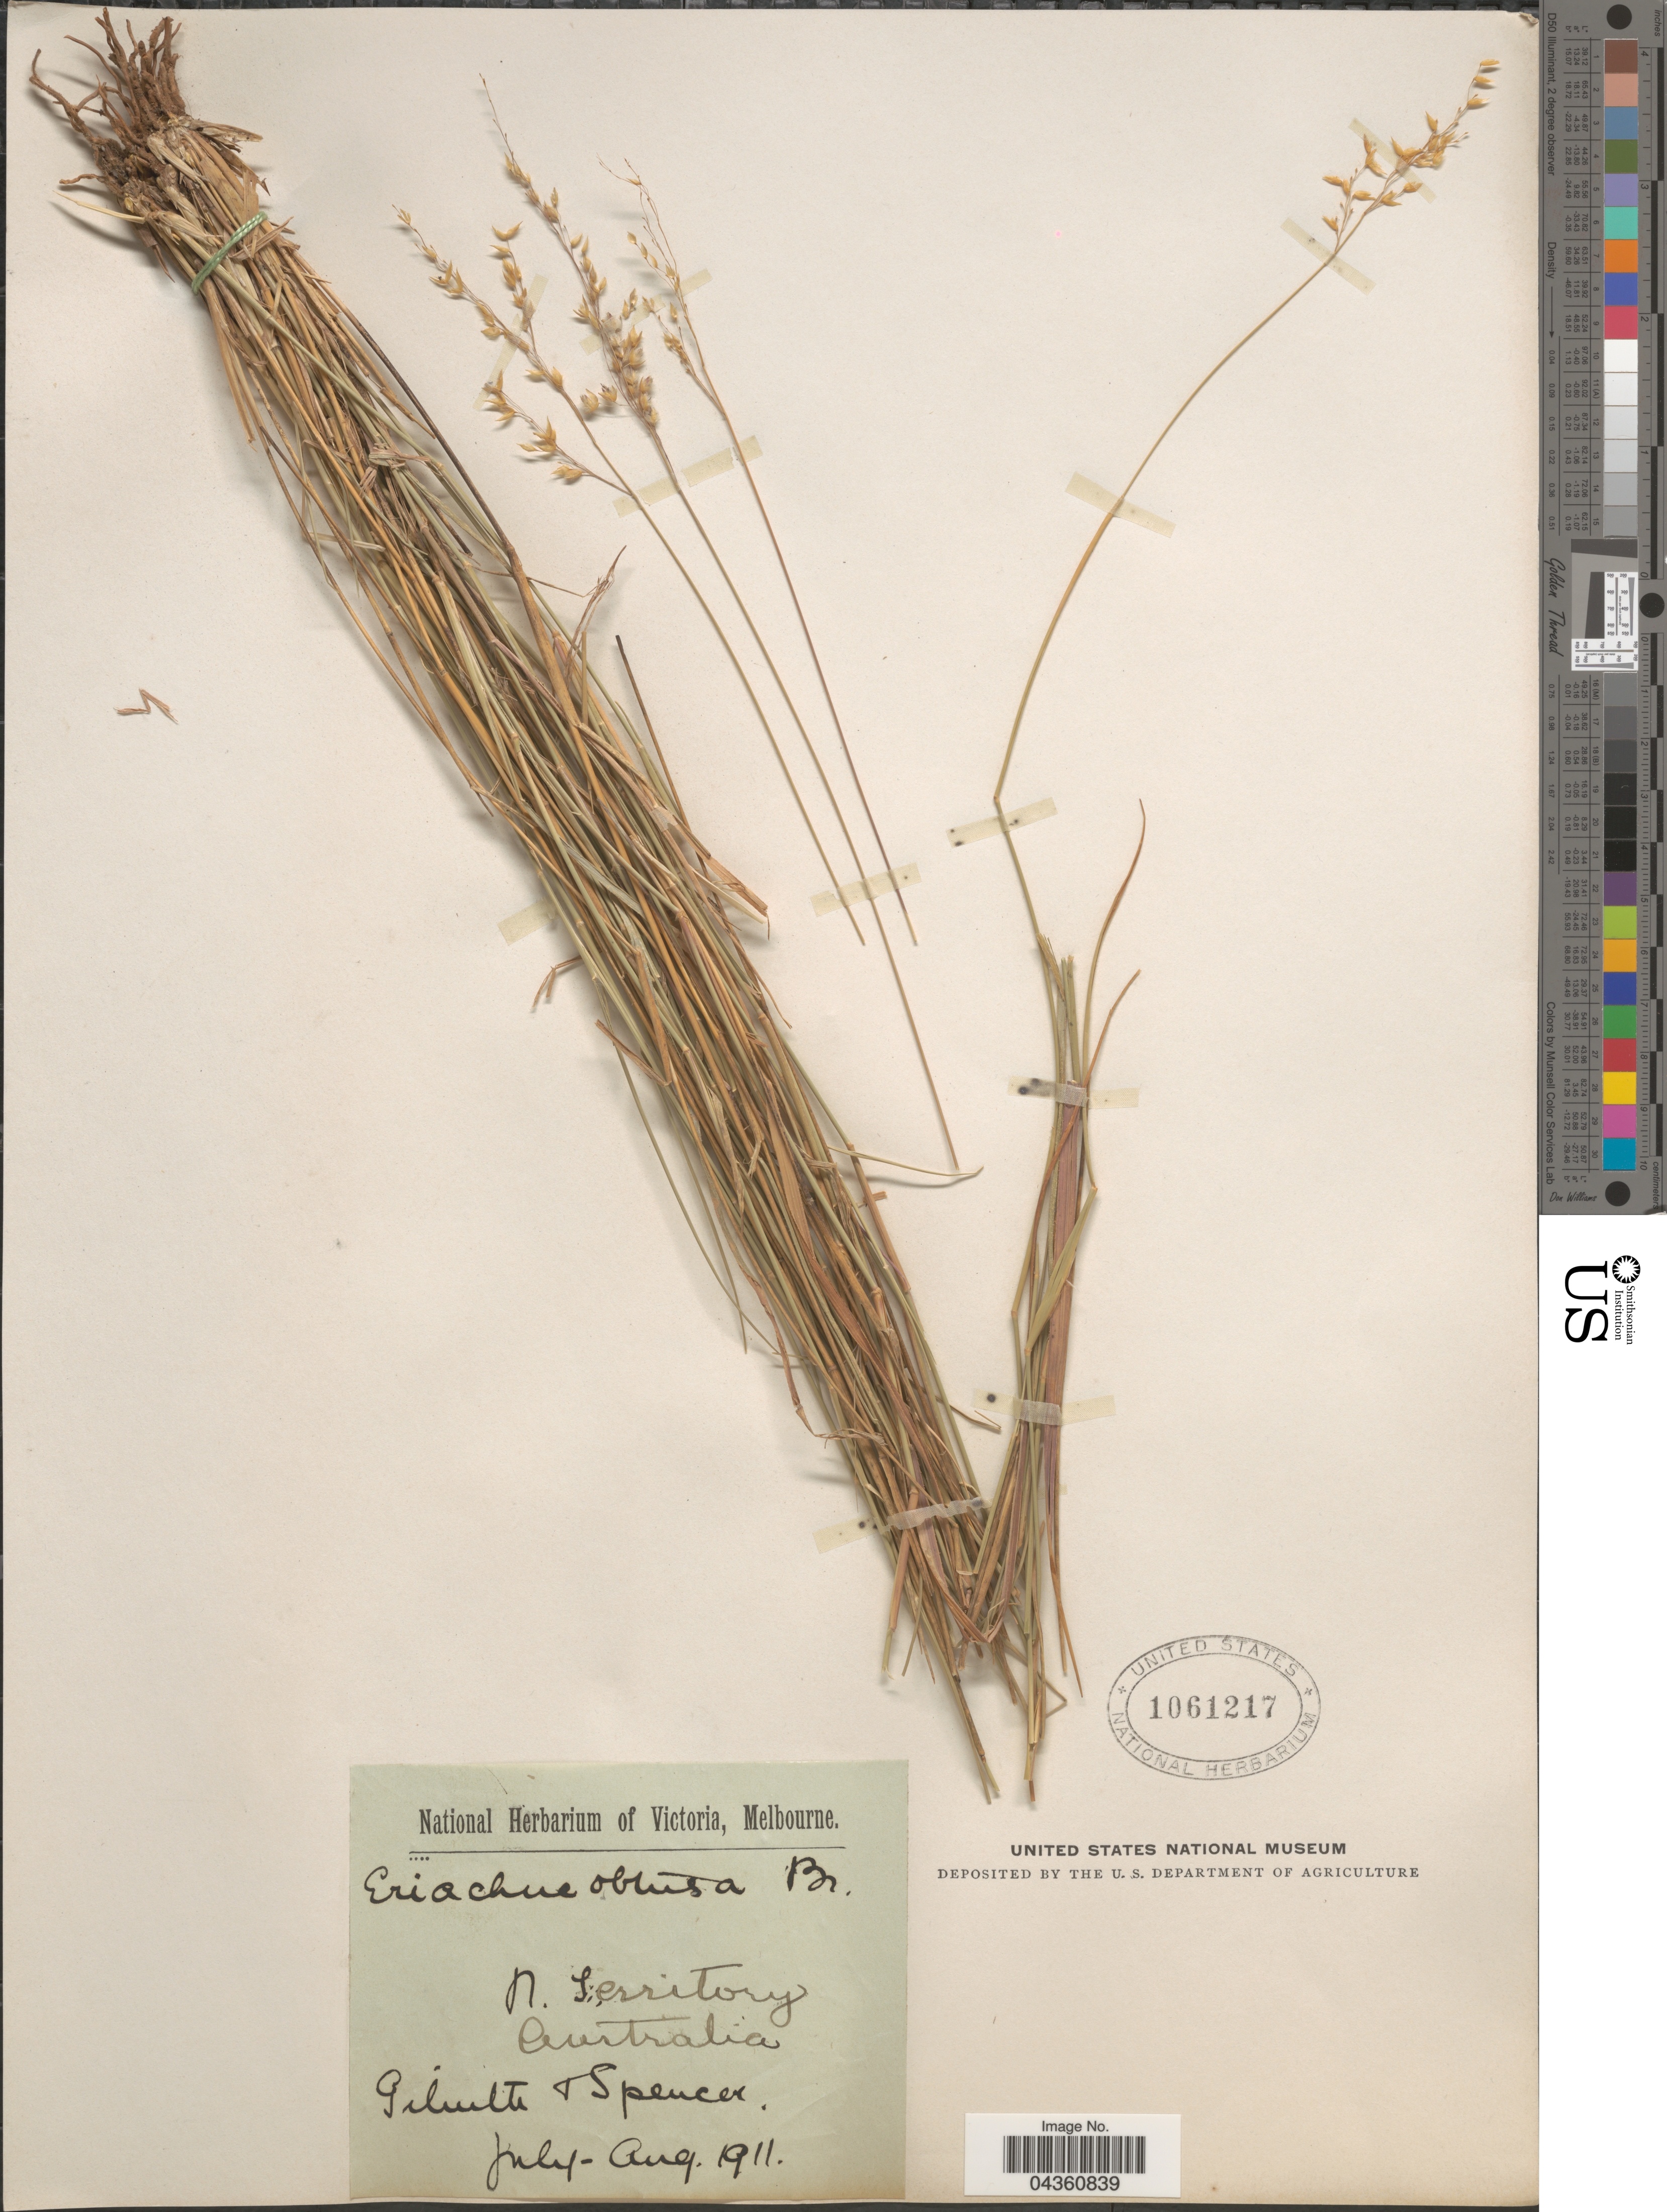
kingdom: Plantae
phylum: Tracheophyta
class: Liliopsida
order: Poales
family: Poaceae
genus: Eriachne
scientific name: Eriachne obtusa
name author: R. Br.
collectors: Gilruth & -- Spencer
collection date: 1911-07/1911-08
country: Australia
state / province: Northern Territory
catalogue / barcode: US 1061217